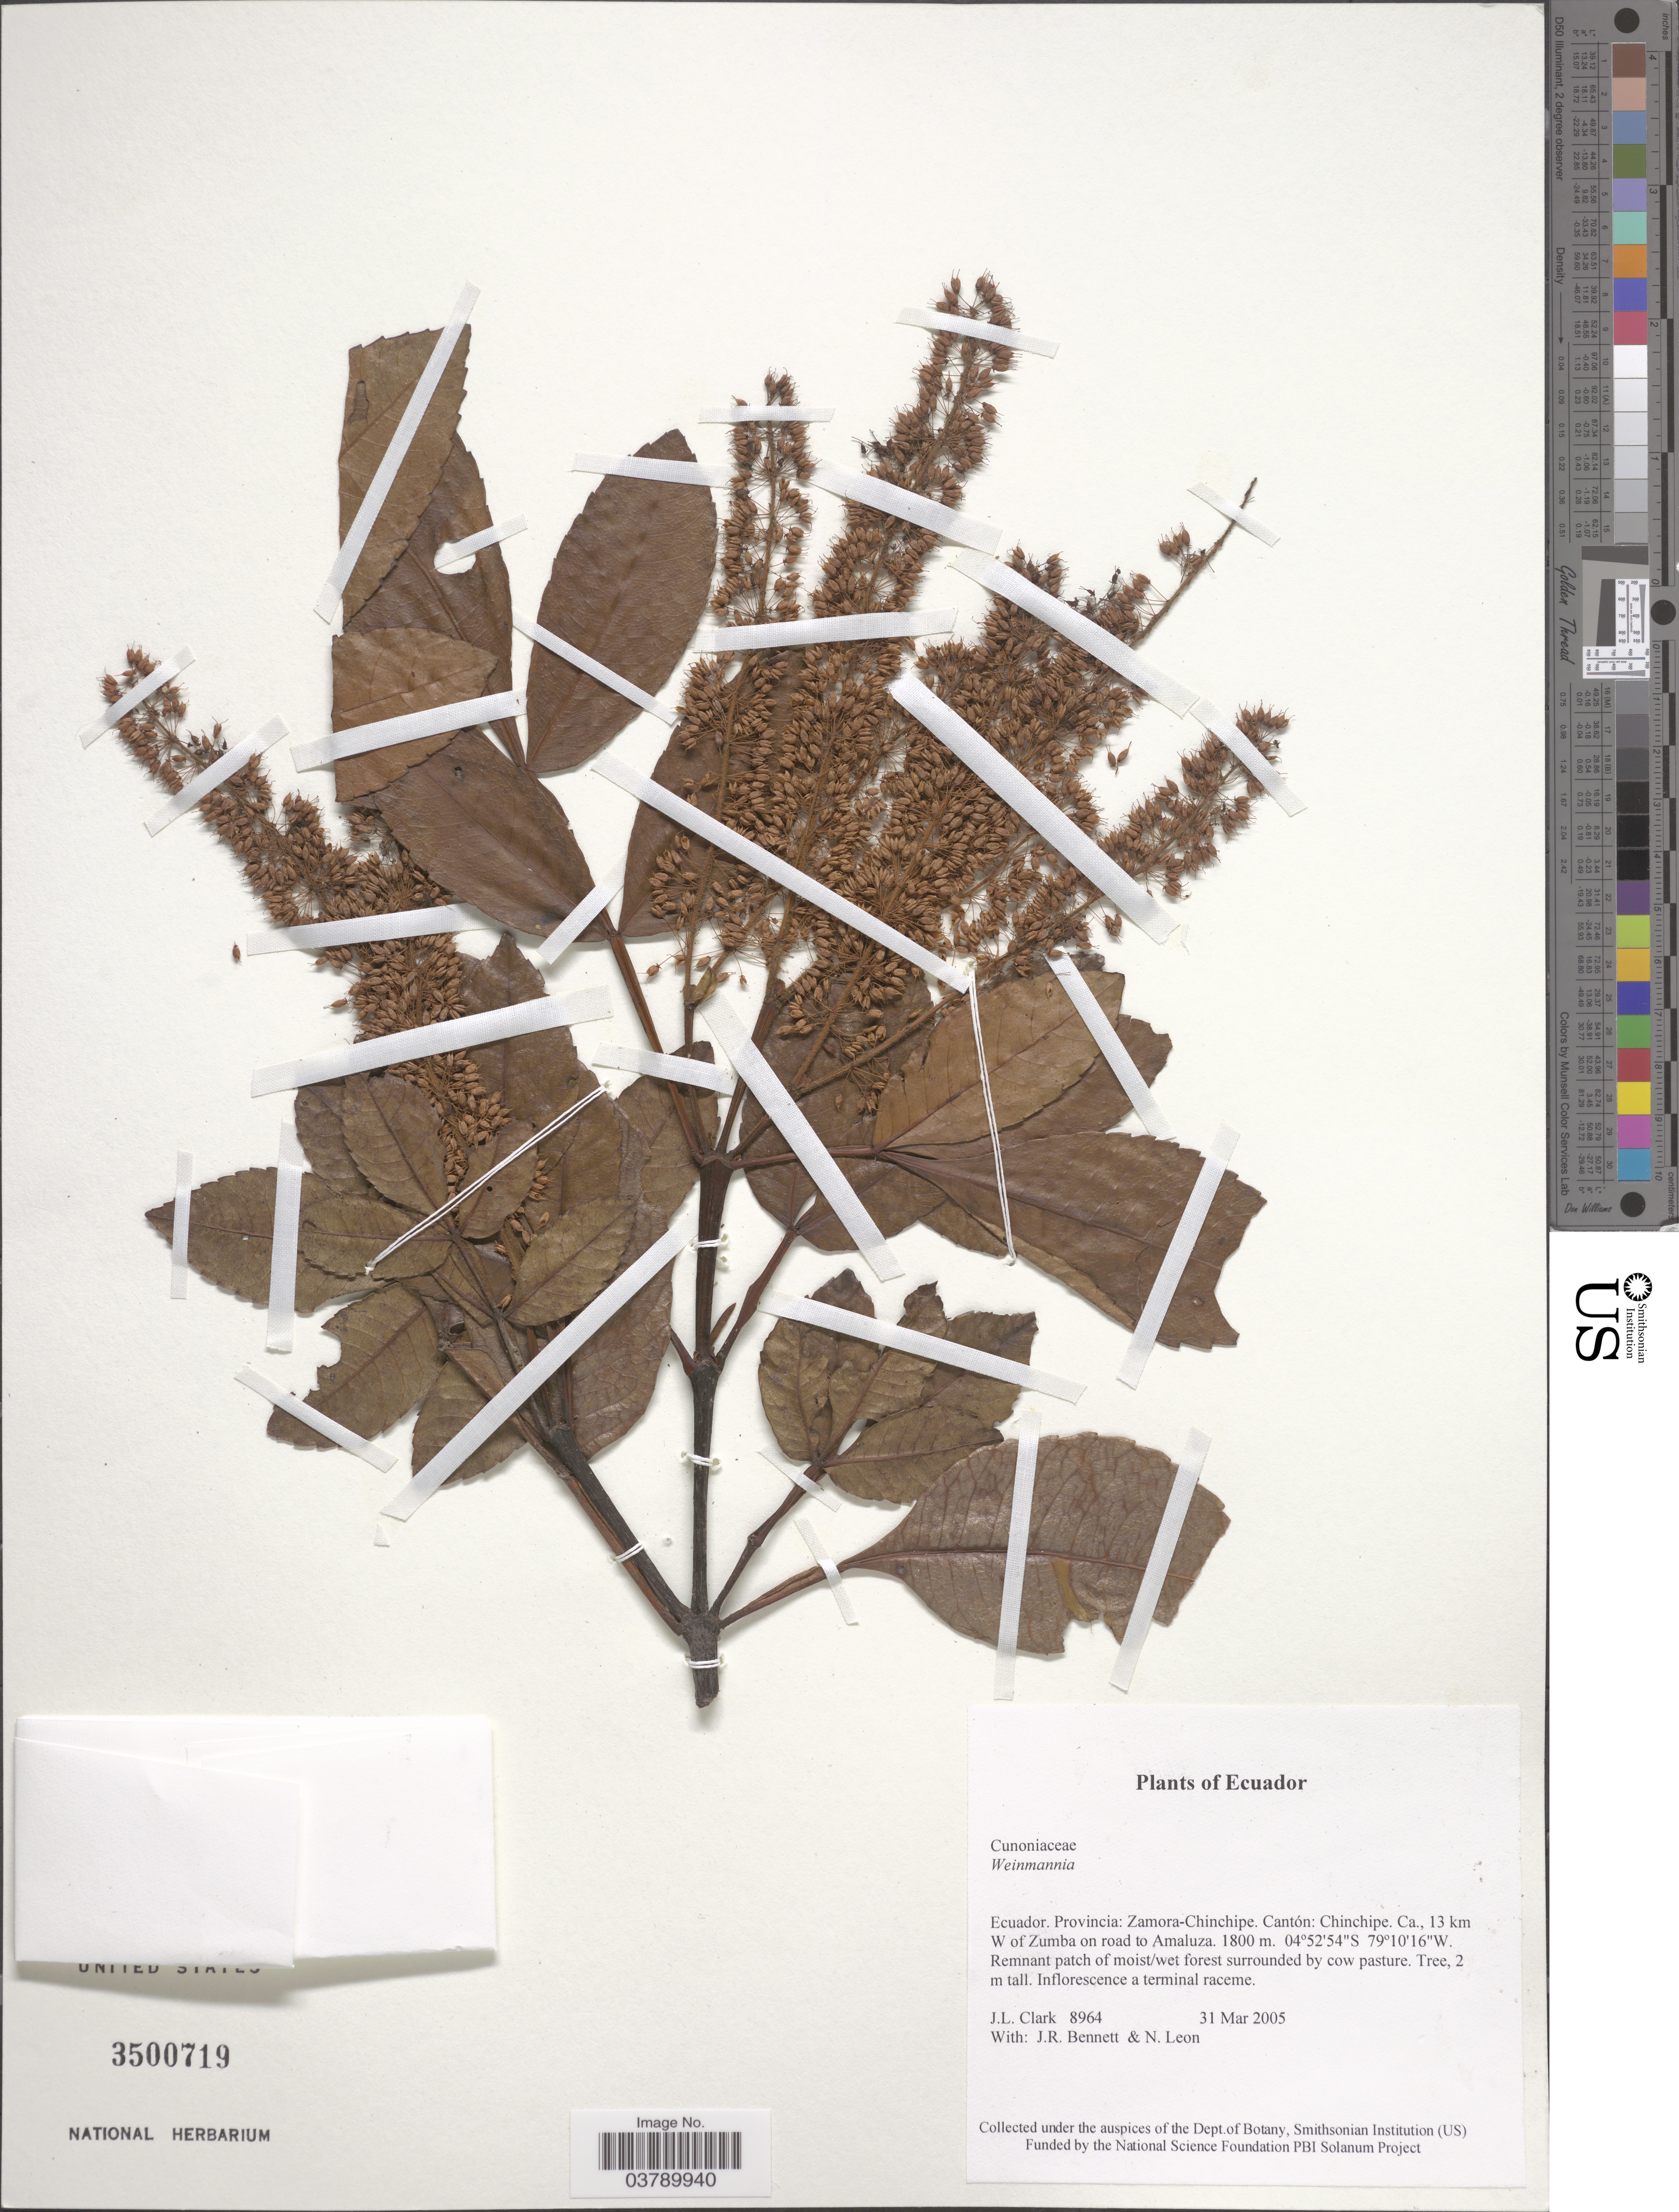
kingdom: Plantae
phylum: Tracheophyta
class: Magnoliopsida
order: Oxalidales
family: Cunoniaceae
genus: Weinmannia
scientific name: Weinmannia sp.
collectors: J. L. Clark, J. R. Bennett & N. Leon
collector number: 8964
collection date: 2005-03-31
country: Ecuador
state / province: Zamora-Chinchipe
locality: Cantón: Chinchipe. Ca., 13 km W of Zumba on road to Amaluza.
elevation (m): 1800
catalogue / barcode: US 3500719